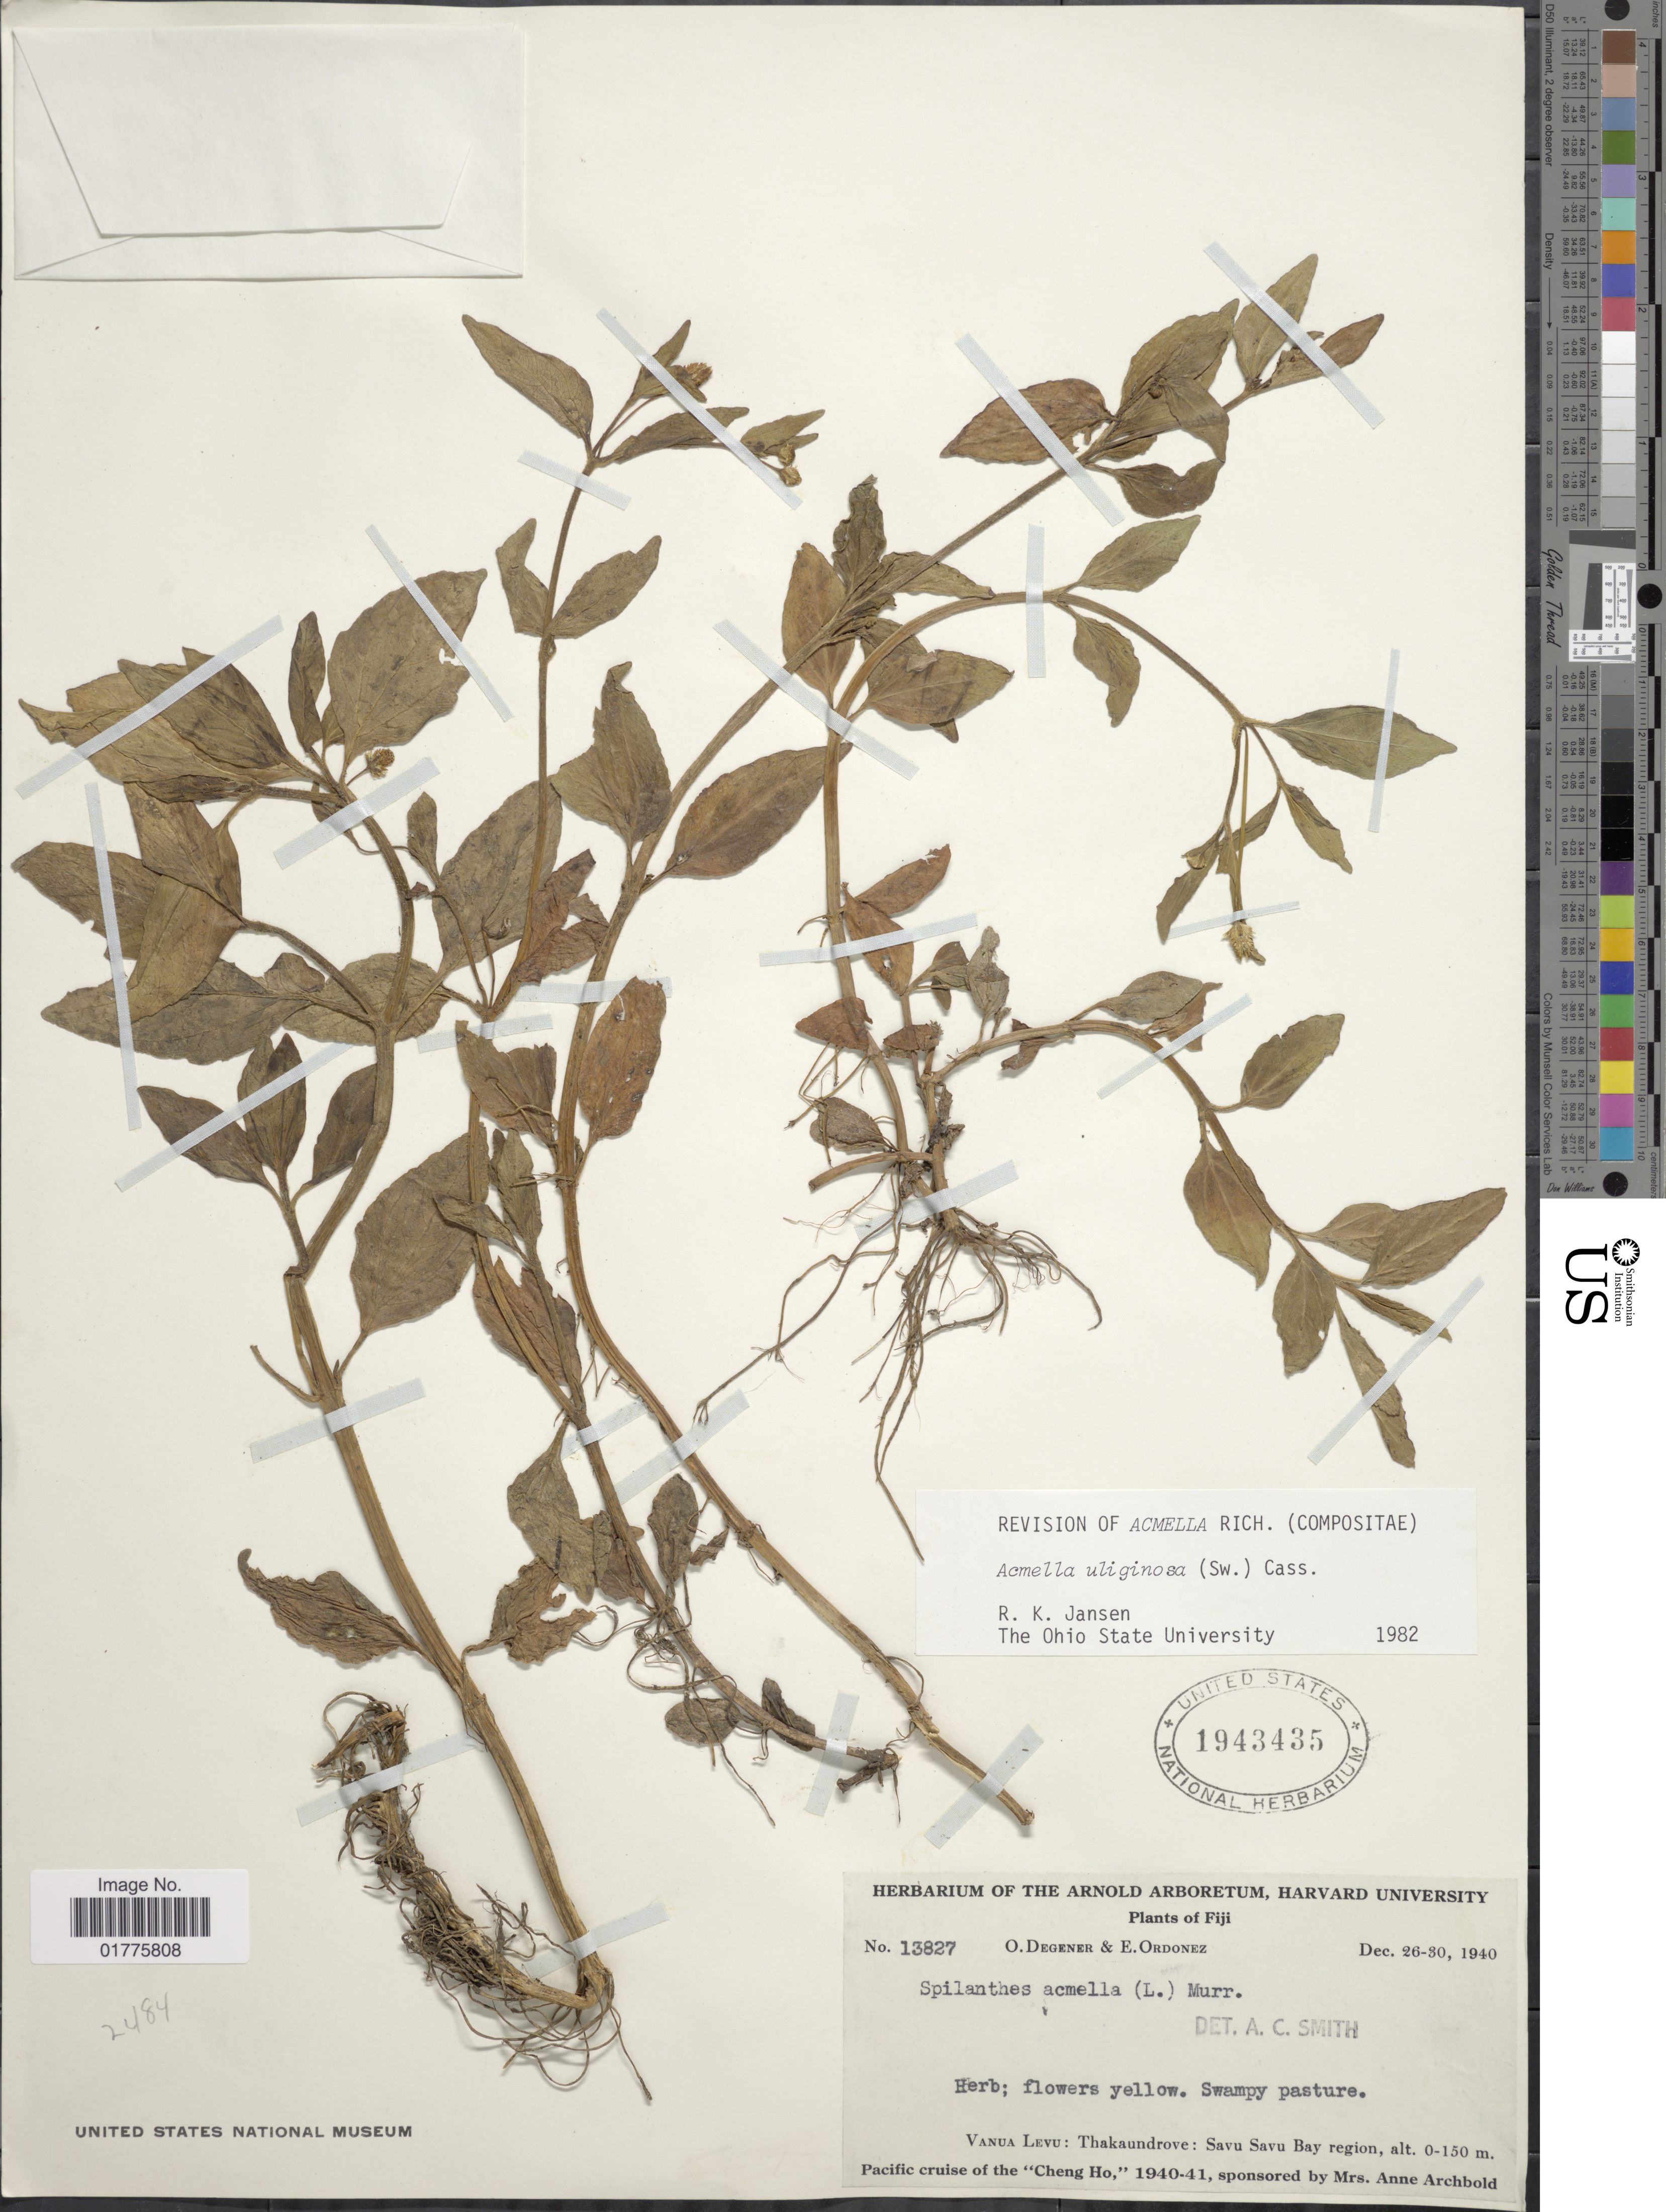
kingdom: Plantae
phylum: Tracheophyta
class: Magnoliopsida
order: Asterales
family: Asteraceae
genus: Acmella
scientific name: Acmella uliginosa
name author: (Sw.) Cass.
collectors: O. Degener & E. Ordonez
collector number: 13827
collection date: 1940-12-26/1940-12-30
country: Fiji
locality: Vanua Levu: Thakaundrove: Savu Savu Bay region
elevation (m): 0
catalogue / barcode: US 1943435